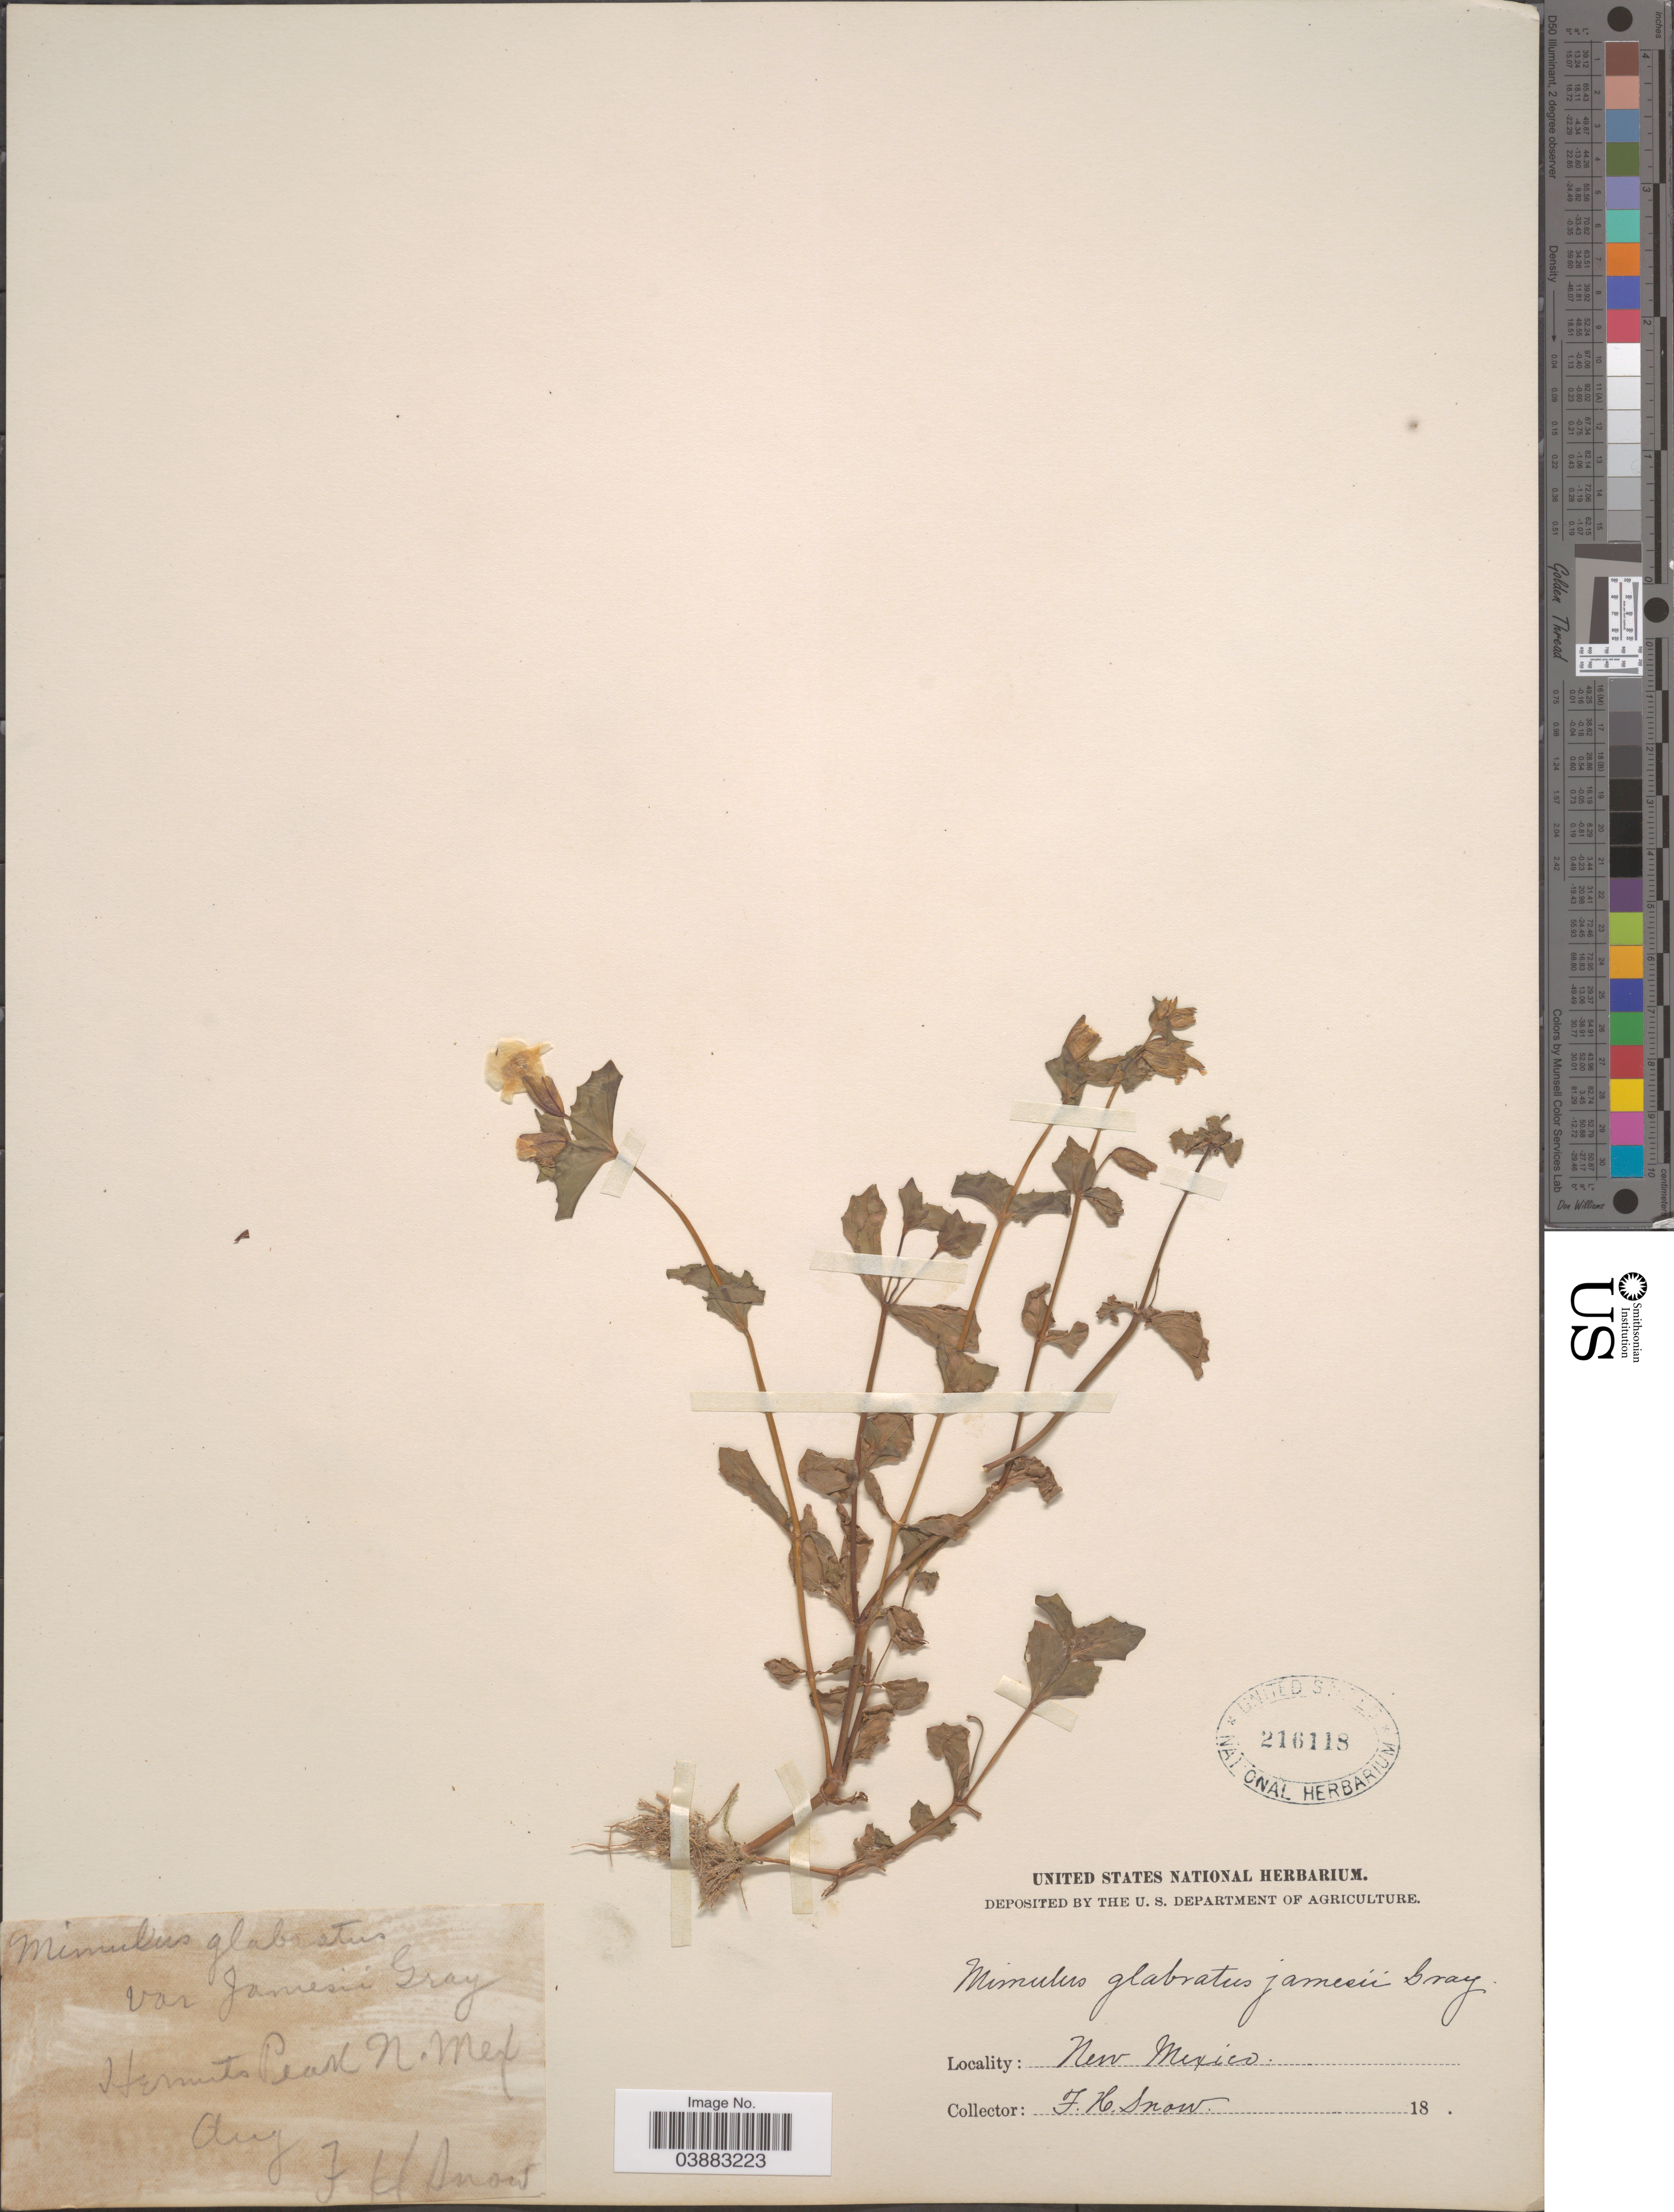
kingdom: Plantae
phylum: Tracheophyta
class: Magnoliopsida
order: Lamiales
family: Phrymaceae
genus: Mimulus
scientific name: Mimulus sp.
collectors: F. H. Snow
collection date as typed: aug. 18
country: United States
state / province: New Mexico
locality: Hermits Peak.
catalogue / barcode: US 216118